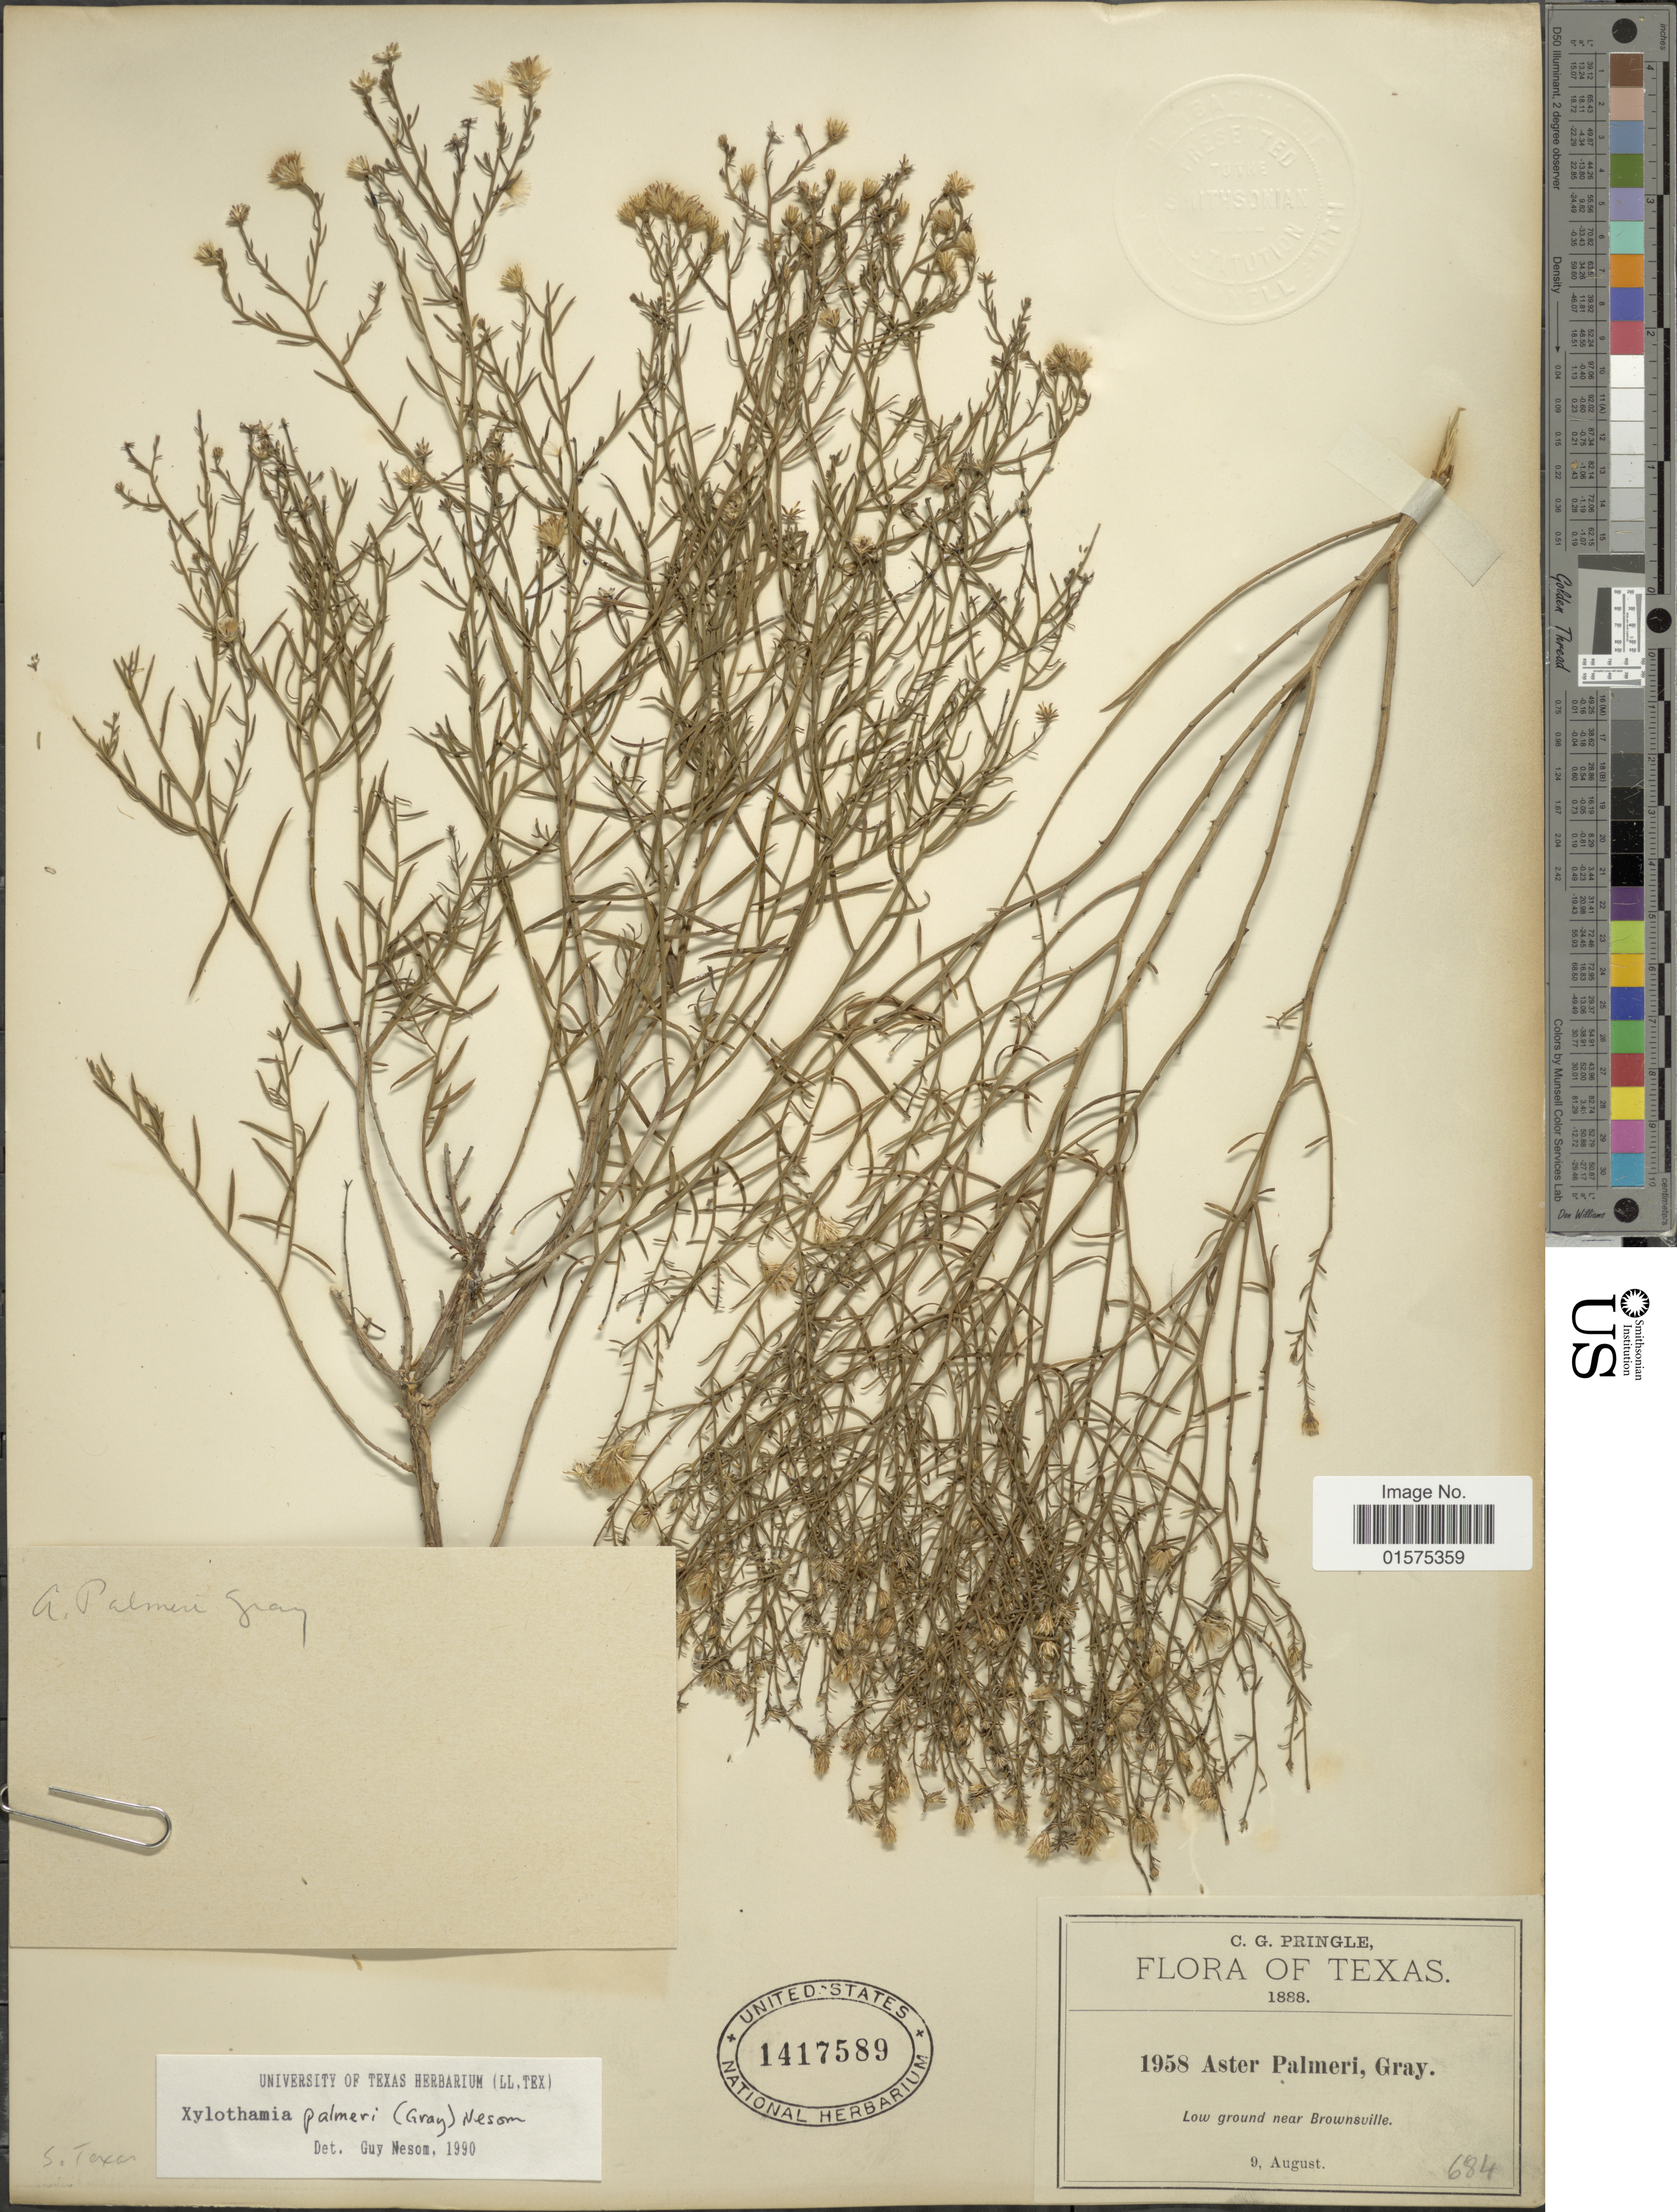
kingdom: Plantae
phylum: Tracheophyta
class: Magnoliopsida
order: Asterales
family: Asteraceae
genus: Neonesomia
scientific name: Neonesomia palmeri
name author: (A. Gray) & R.P.Roberts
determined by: Urbatsch, Lowell E., Curator (LSU), Louisiana State University (UNITED STATES)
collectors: C. G. Pringle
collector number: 684?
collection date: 1888-08-09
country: United States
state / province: Texas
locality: Low ground near Brownsville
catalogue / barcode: US 1417589